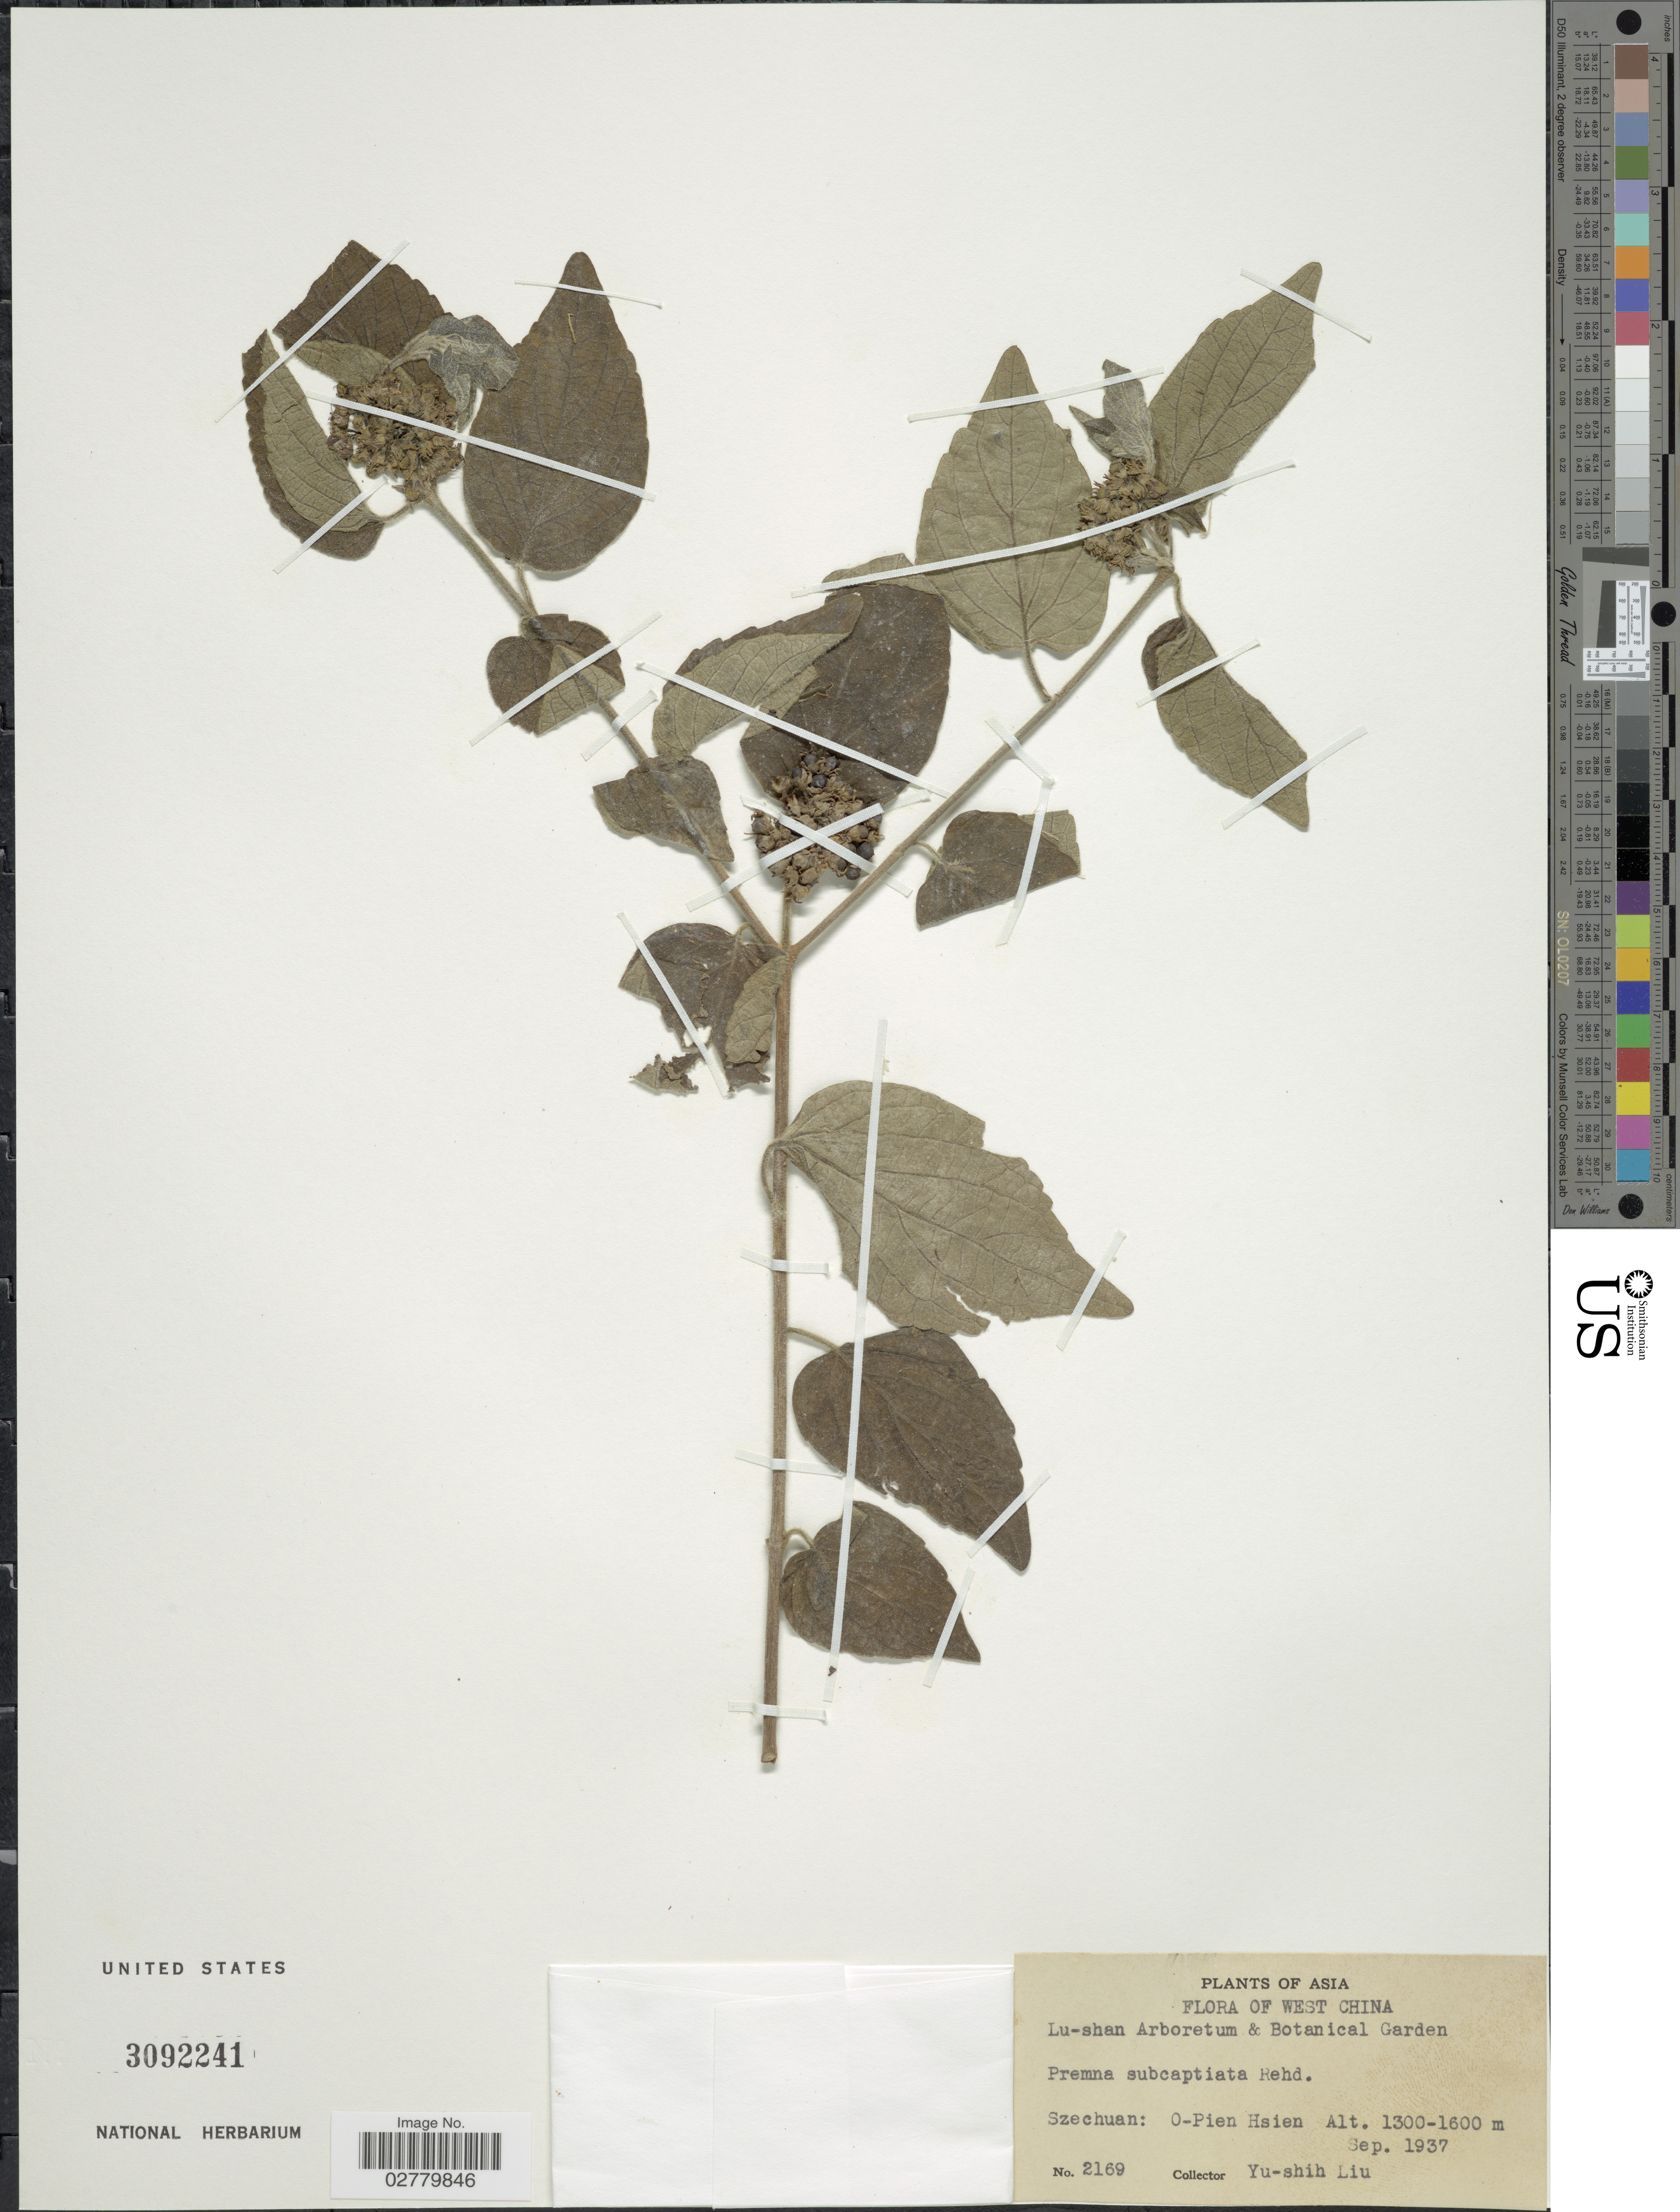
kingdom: Plantae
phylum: Tracheophyta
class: Magnoliopsida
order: Lamiales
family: Lamiaceae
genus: Premna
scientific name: Premna subcapitata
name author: Rehder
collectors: Y.-S. Liu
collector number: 2169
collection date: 1937-09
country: China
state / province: Sichuan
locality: Asia. West China. Szechuan: O-Pien Hsien.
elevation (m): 1300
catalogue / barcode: US 3092241